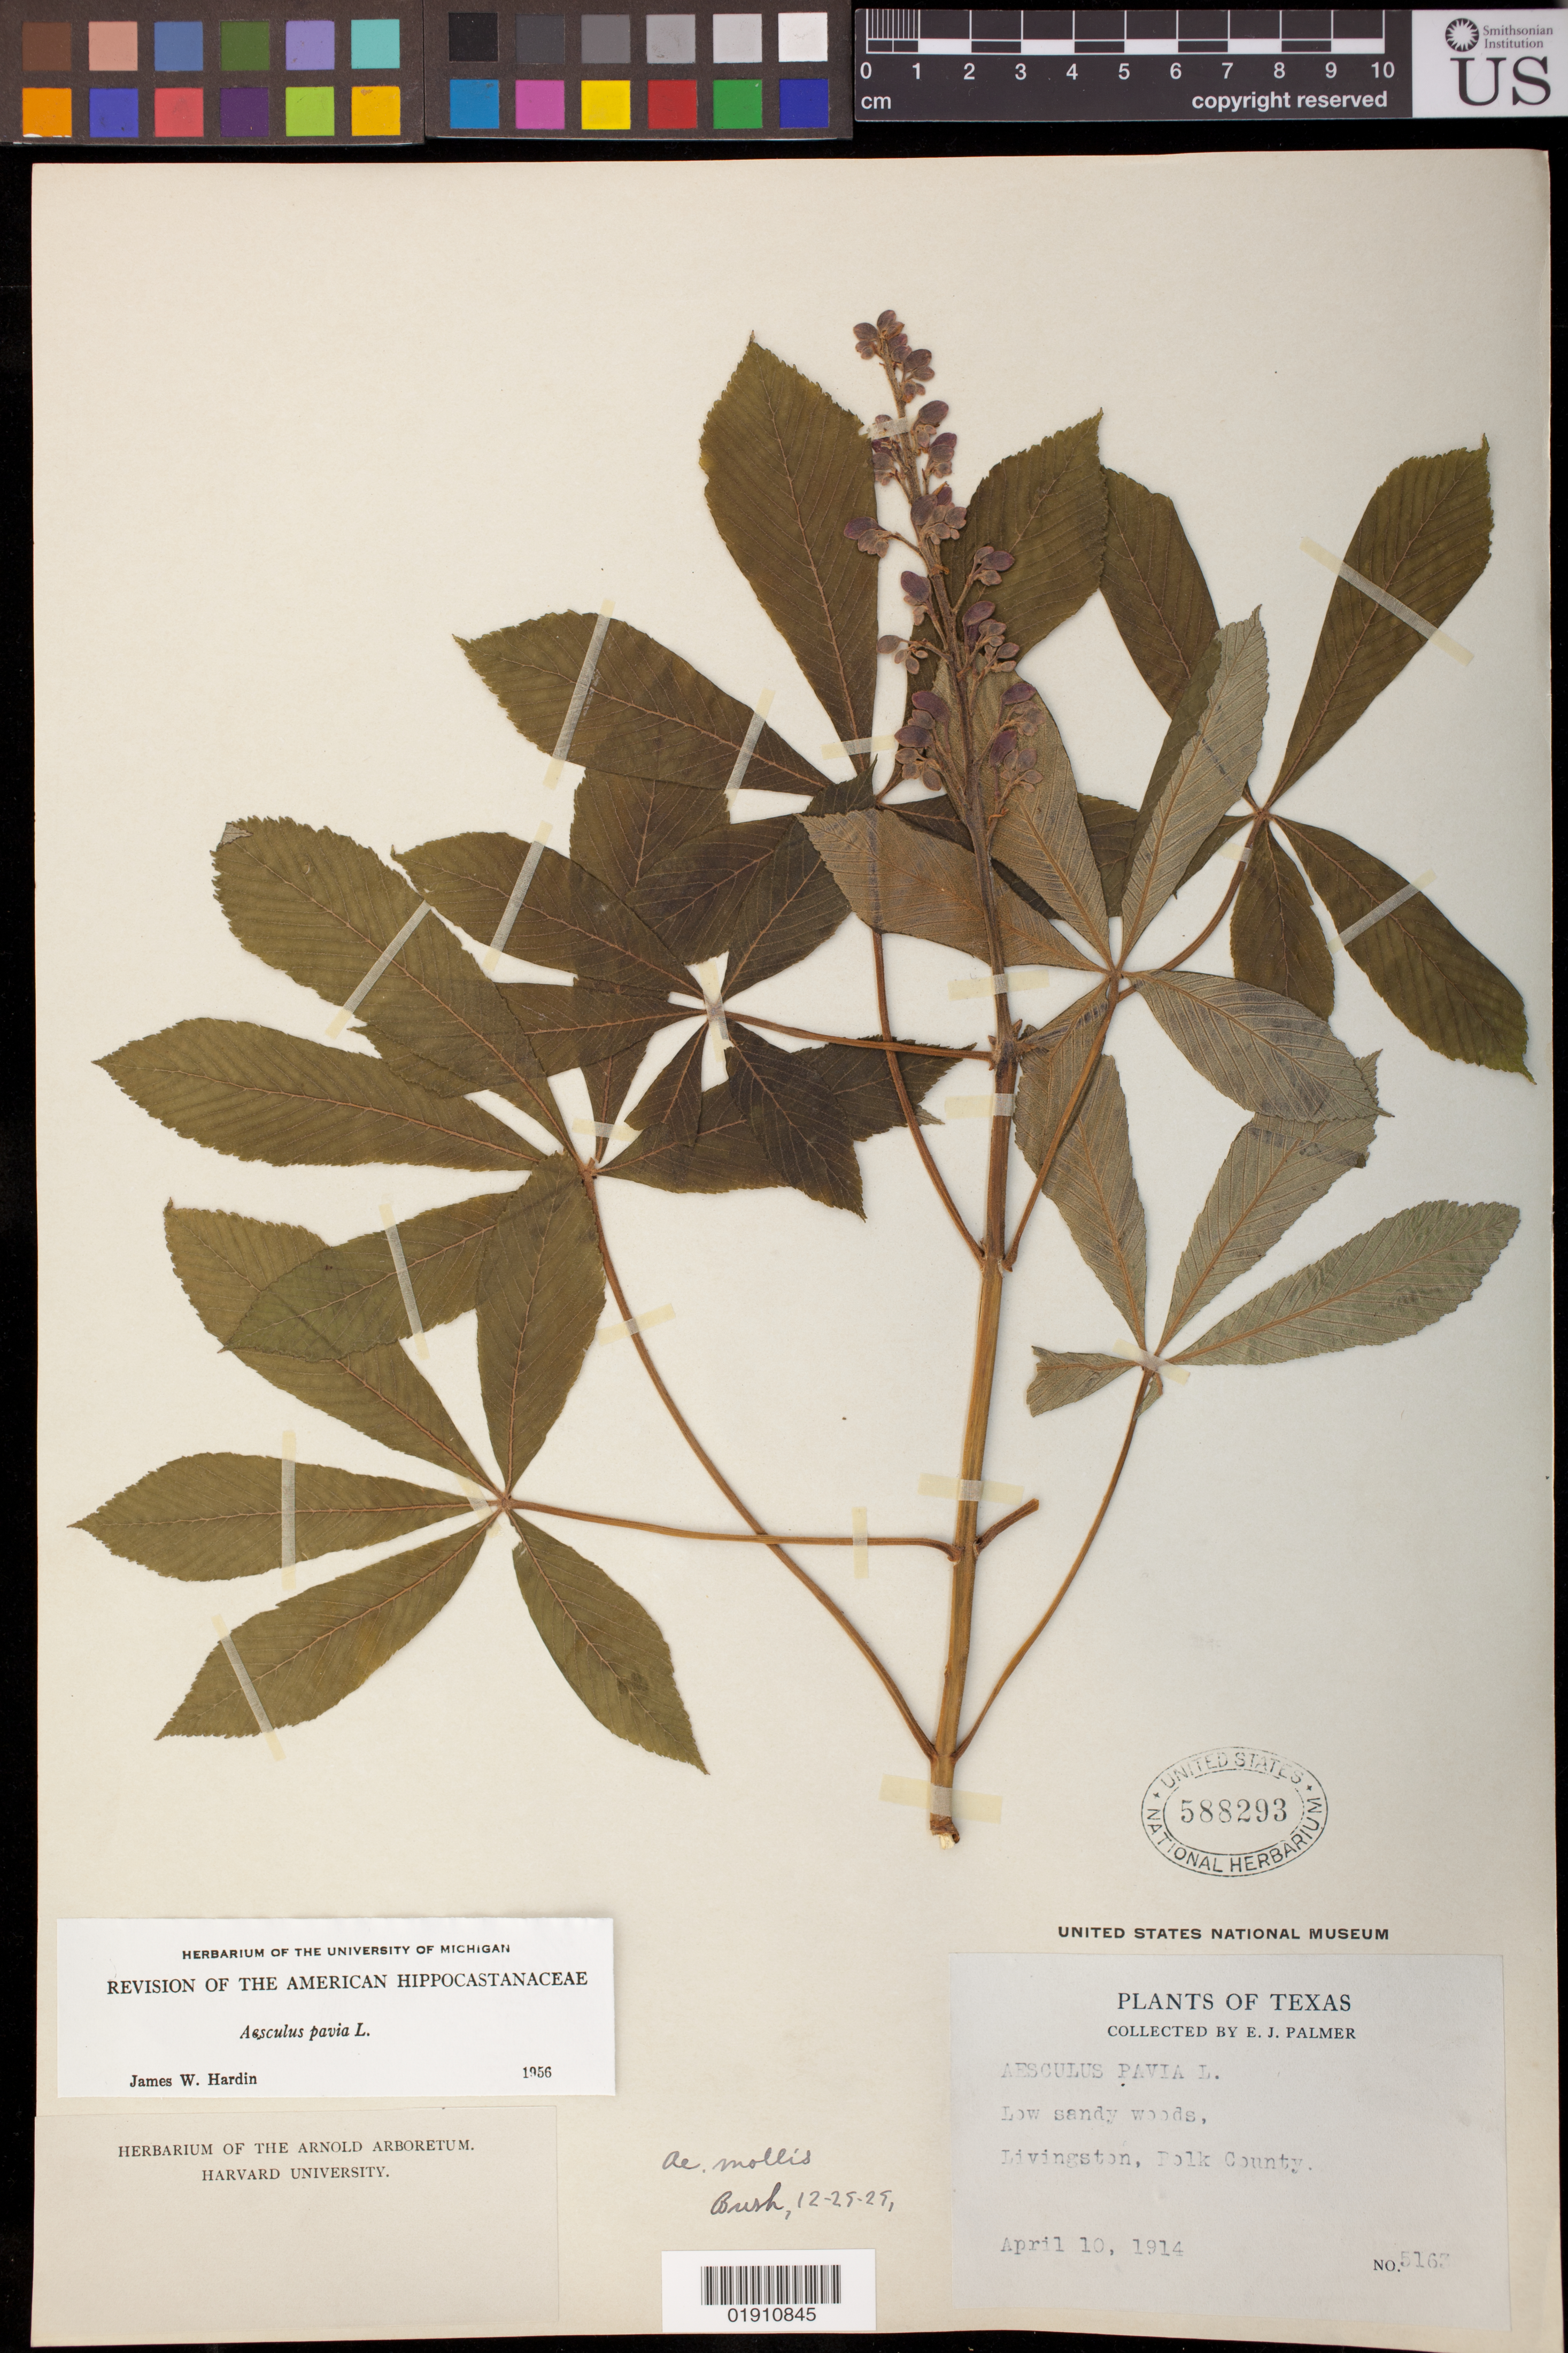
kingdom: Plantae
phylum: Tracheophyta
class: Magnoliopsida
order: Sapindales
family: Sapindaceae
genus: Aesculus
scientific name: Aesculus pavia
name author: L.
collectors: E. J. Palmer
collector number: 5163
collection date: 1914-04-10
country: United States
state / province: Texas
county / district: Polk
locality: Livingston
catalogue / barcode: US 588293